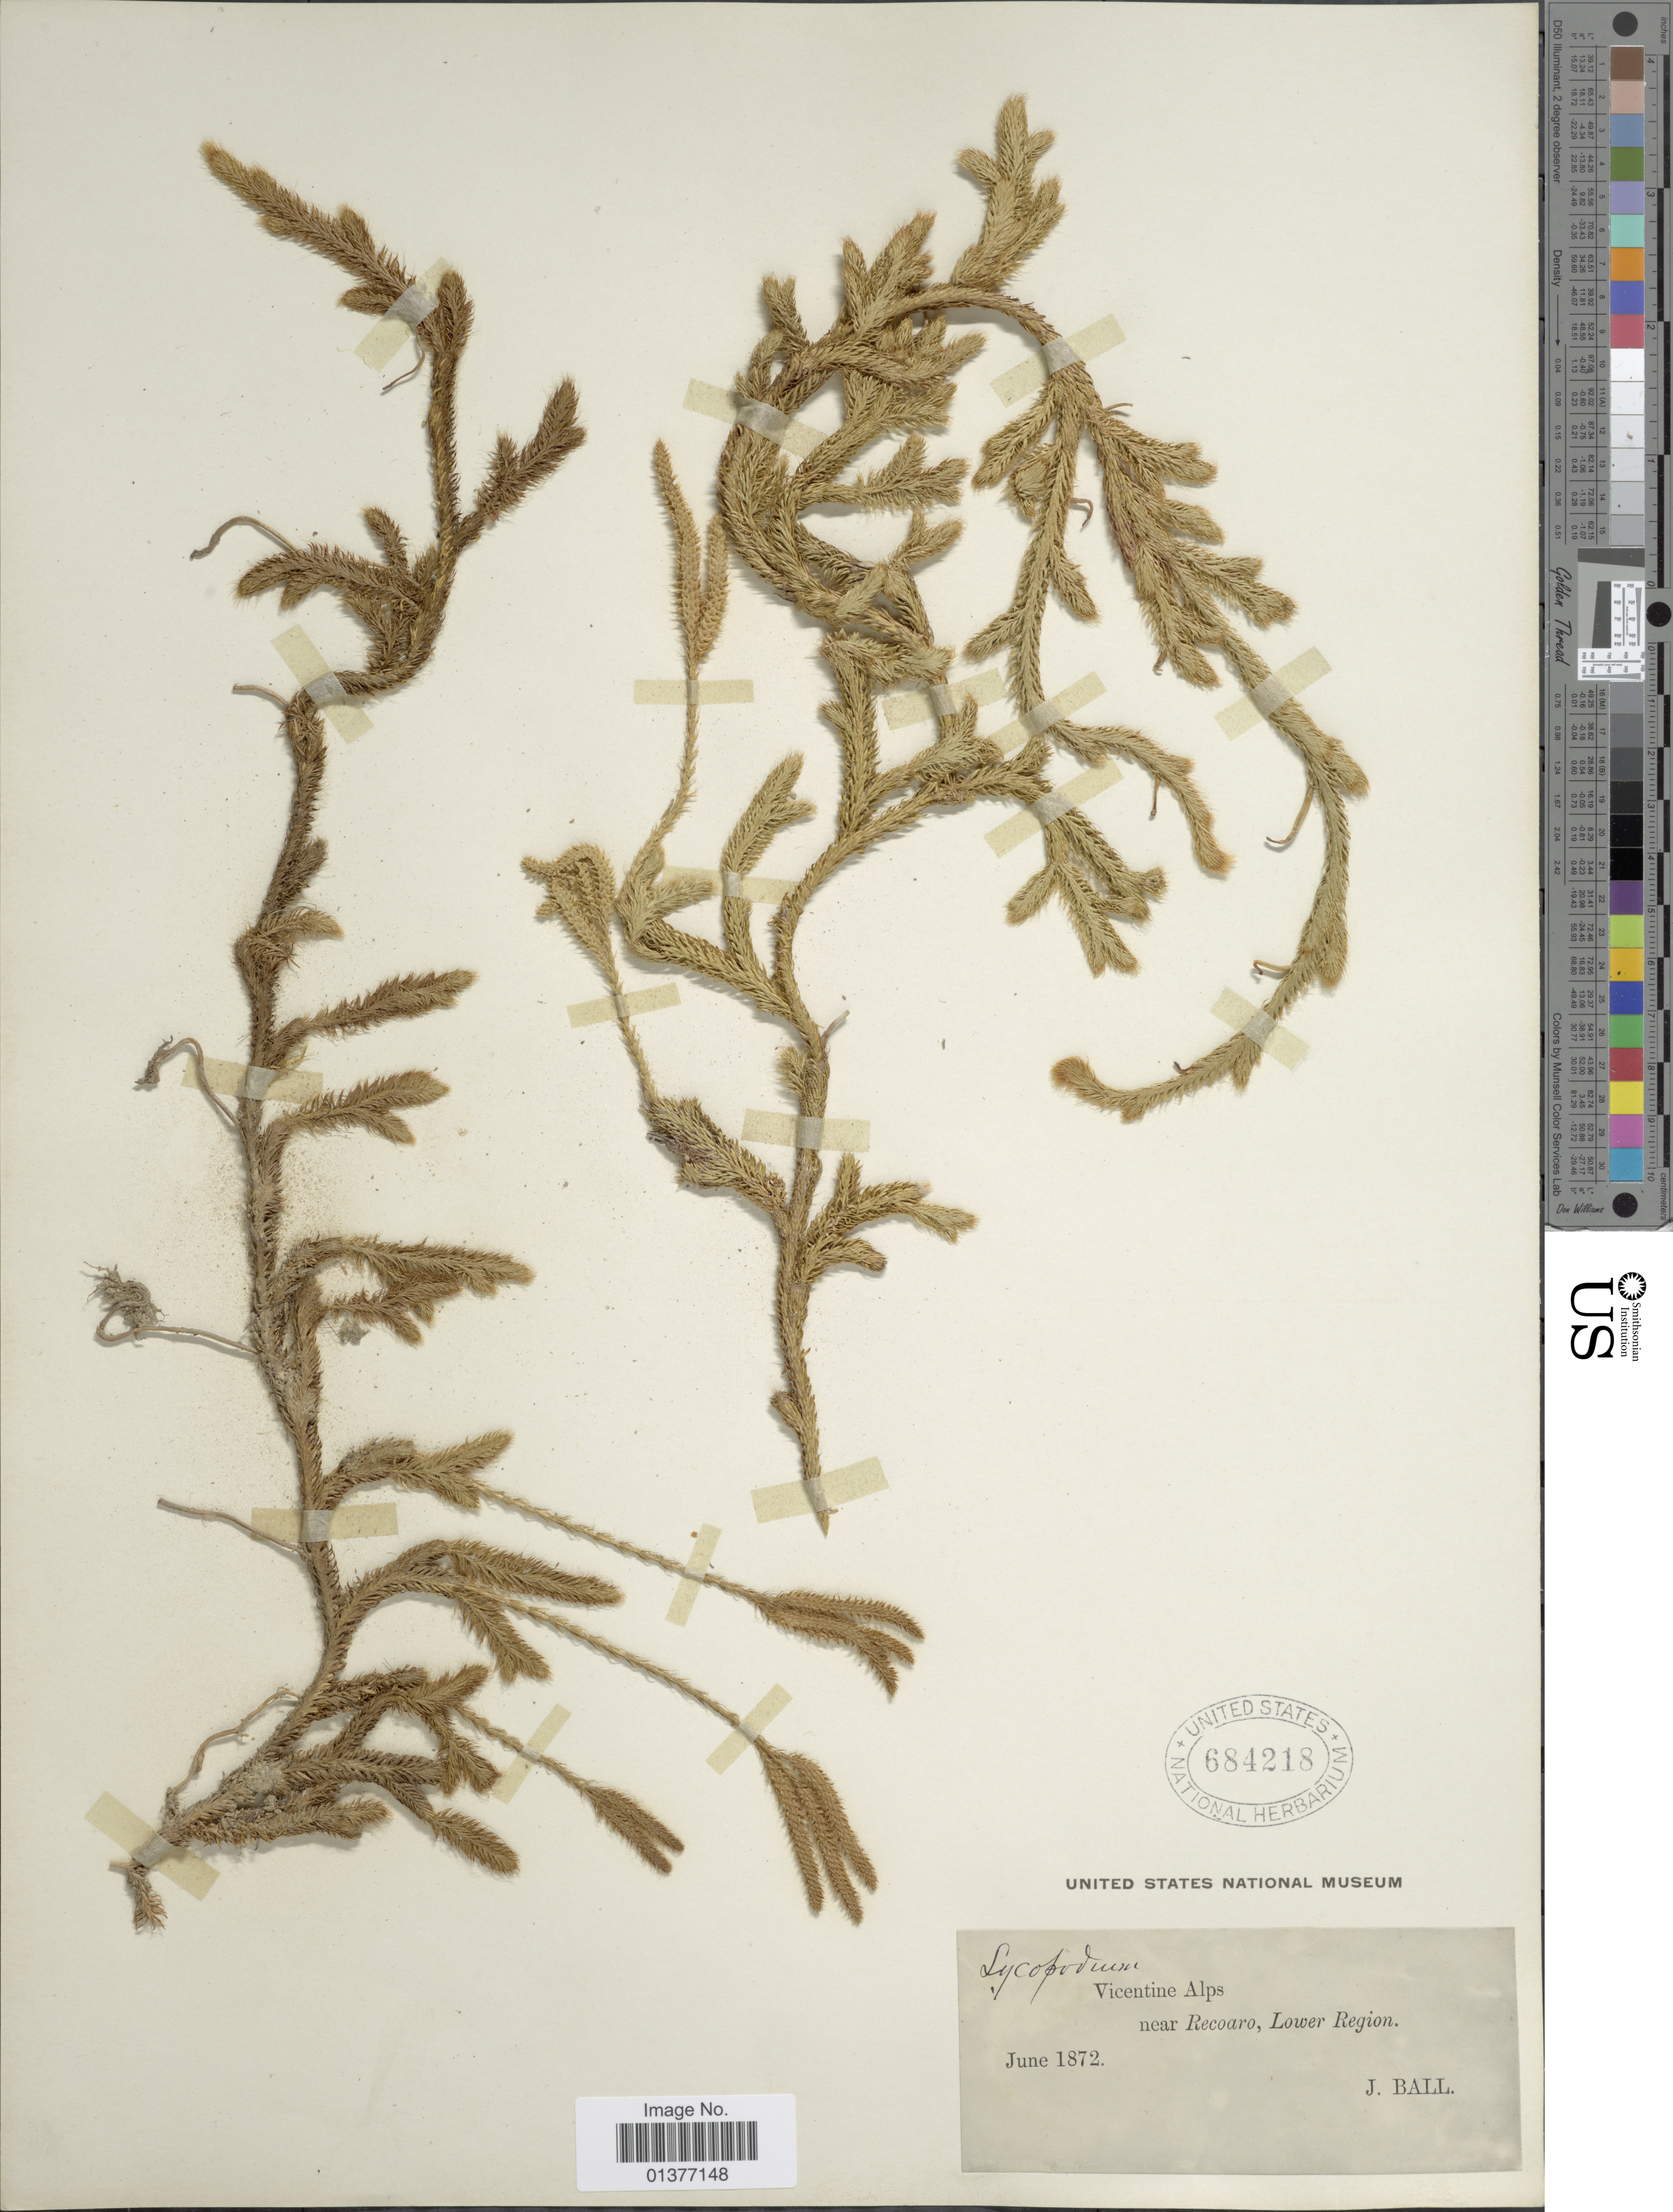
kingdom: Plantae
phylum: Tracheophyta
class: Lycopodiopsida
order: Lycopodiales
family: Lycopodiaceae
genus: Lycopodium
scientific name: Lycopodium clavatum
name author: L.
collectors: J. Ball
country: Italy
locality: Vicentine Alps, near Recoaro, Lower Region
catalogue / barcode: US 684218